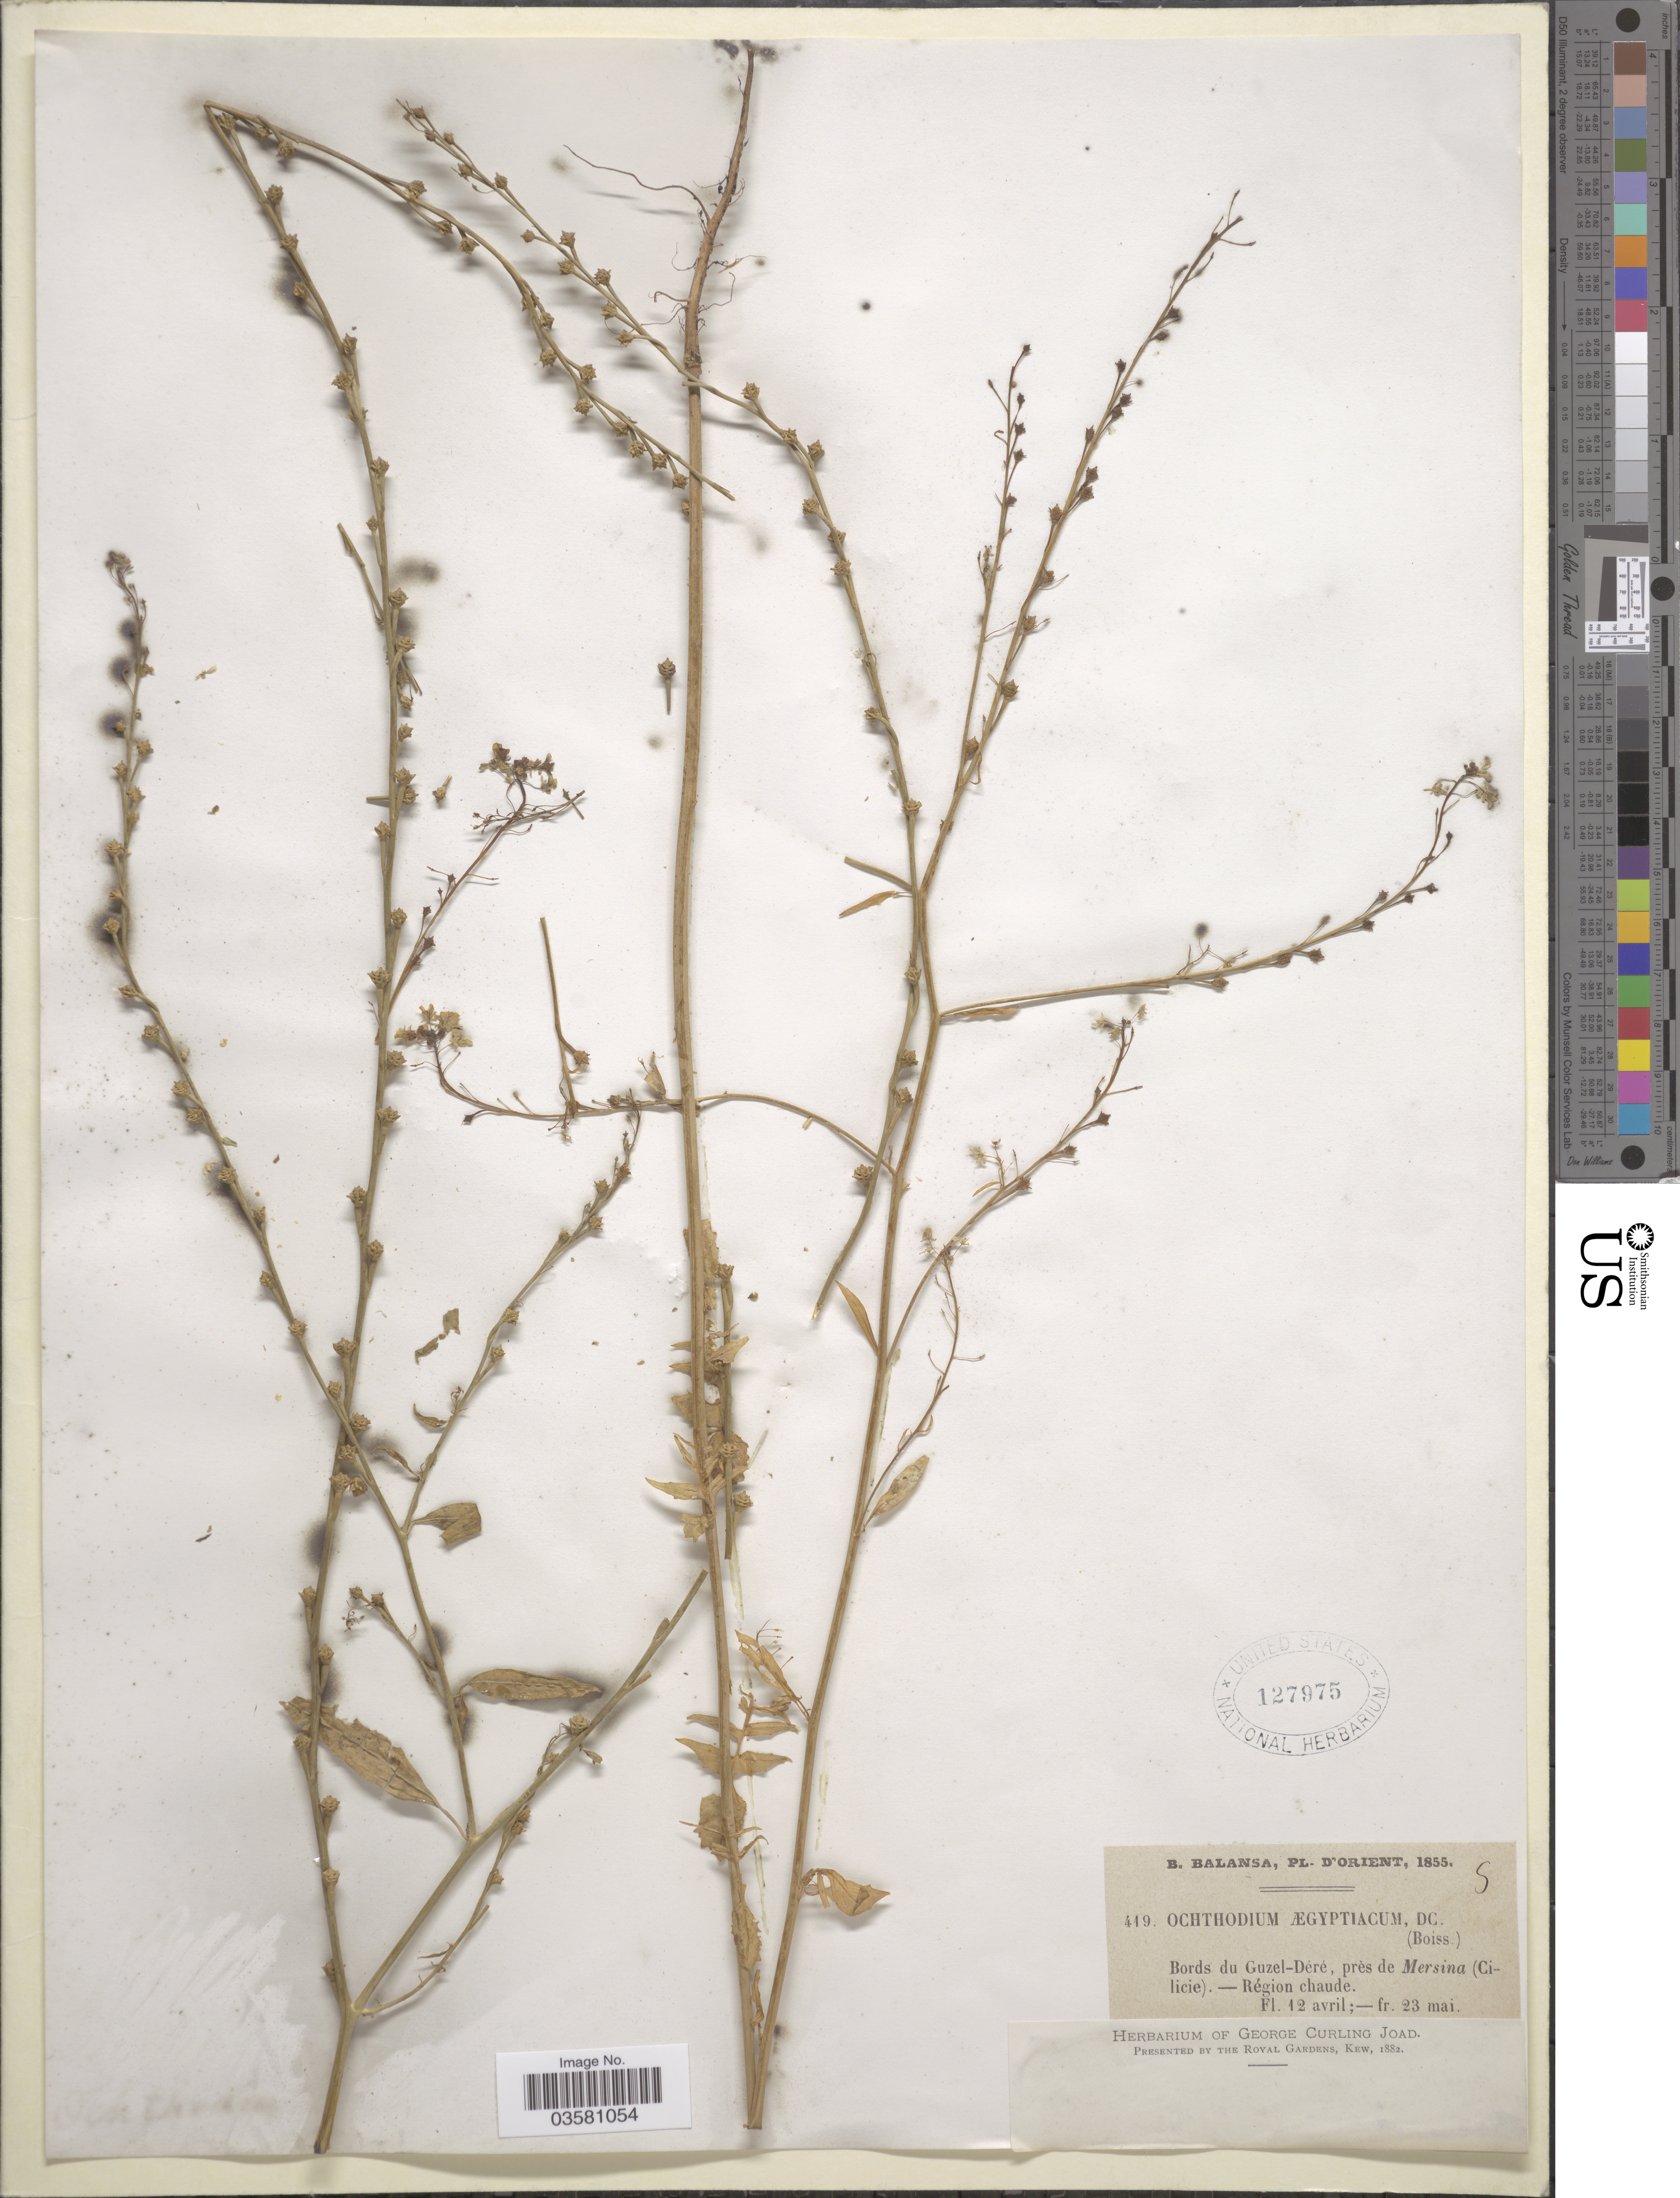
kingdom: Plantae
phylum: Tracheophyta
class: Magnoliopsida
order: Brassicales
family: Brassicaceae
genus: Ochthodium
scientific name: Ochthodium aegyptiacum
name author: (L.) DC.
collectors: B. Balansa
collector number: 419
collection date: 1855-04-12/1855-05-23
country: Turkey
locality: D'Orient. Bords du Guzel-Déré, près de Marsina (Cilicie).-Région chaude.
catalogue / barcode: US 127975